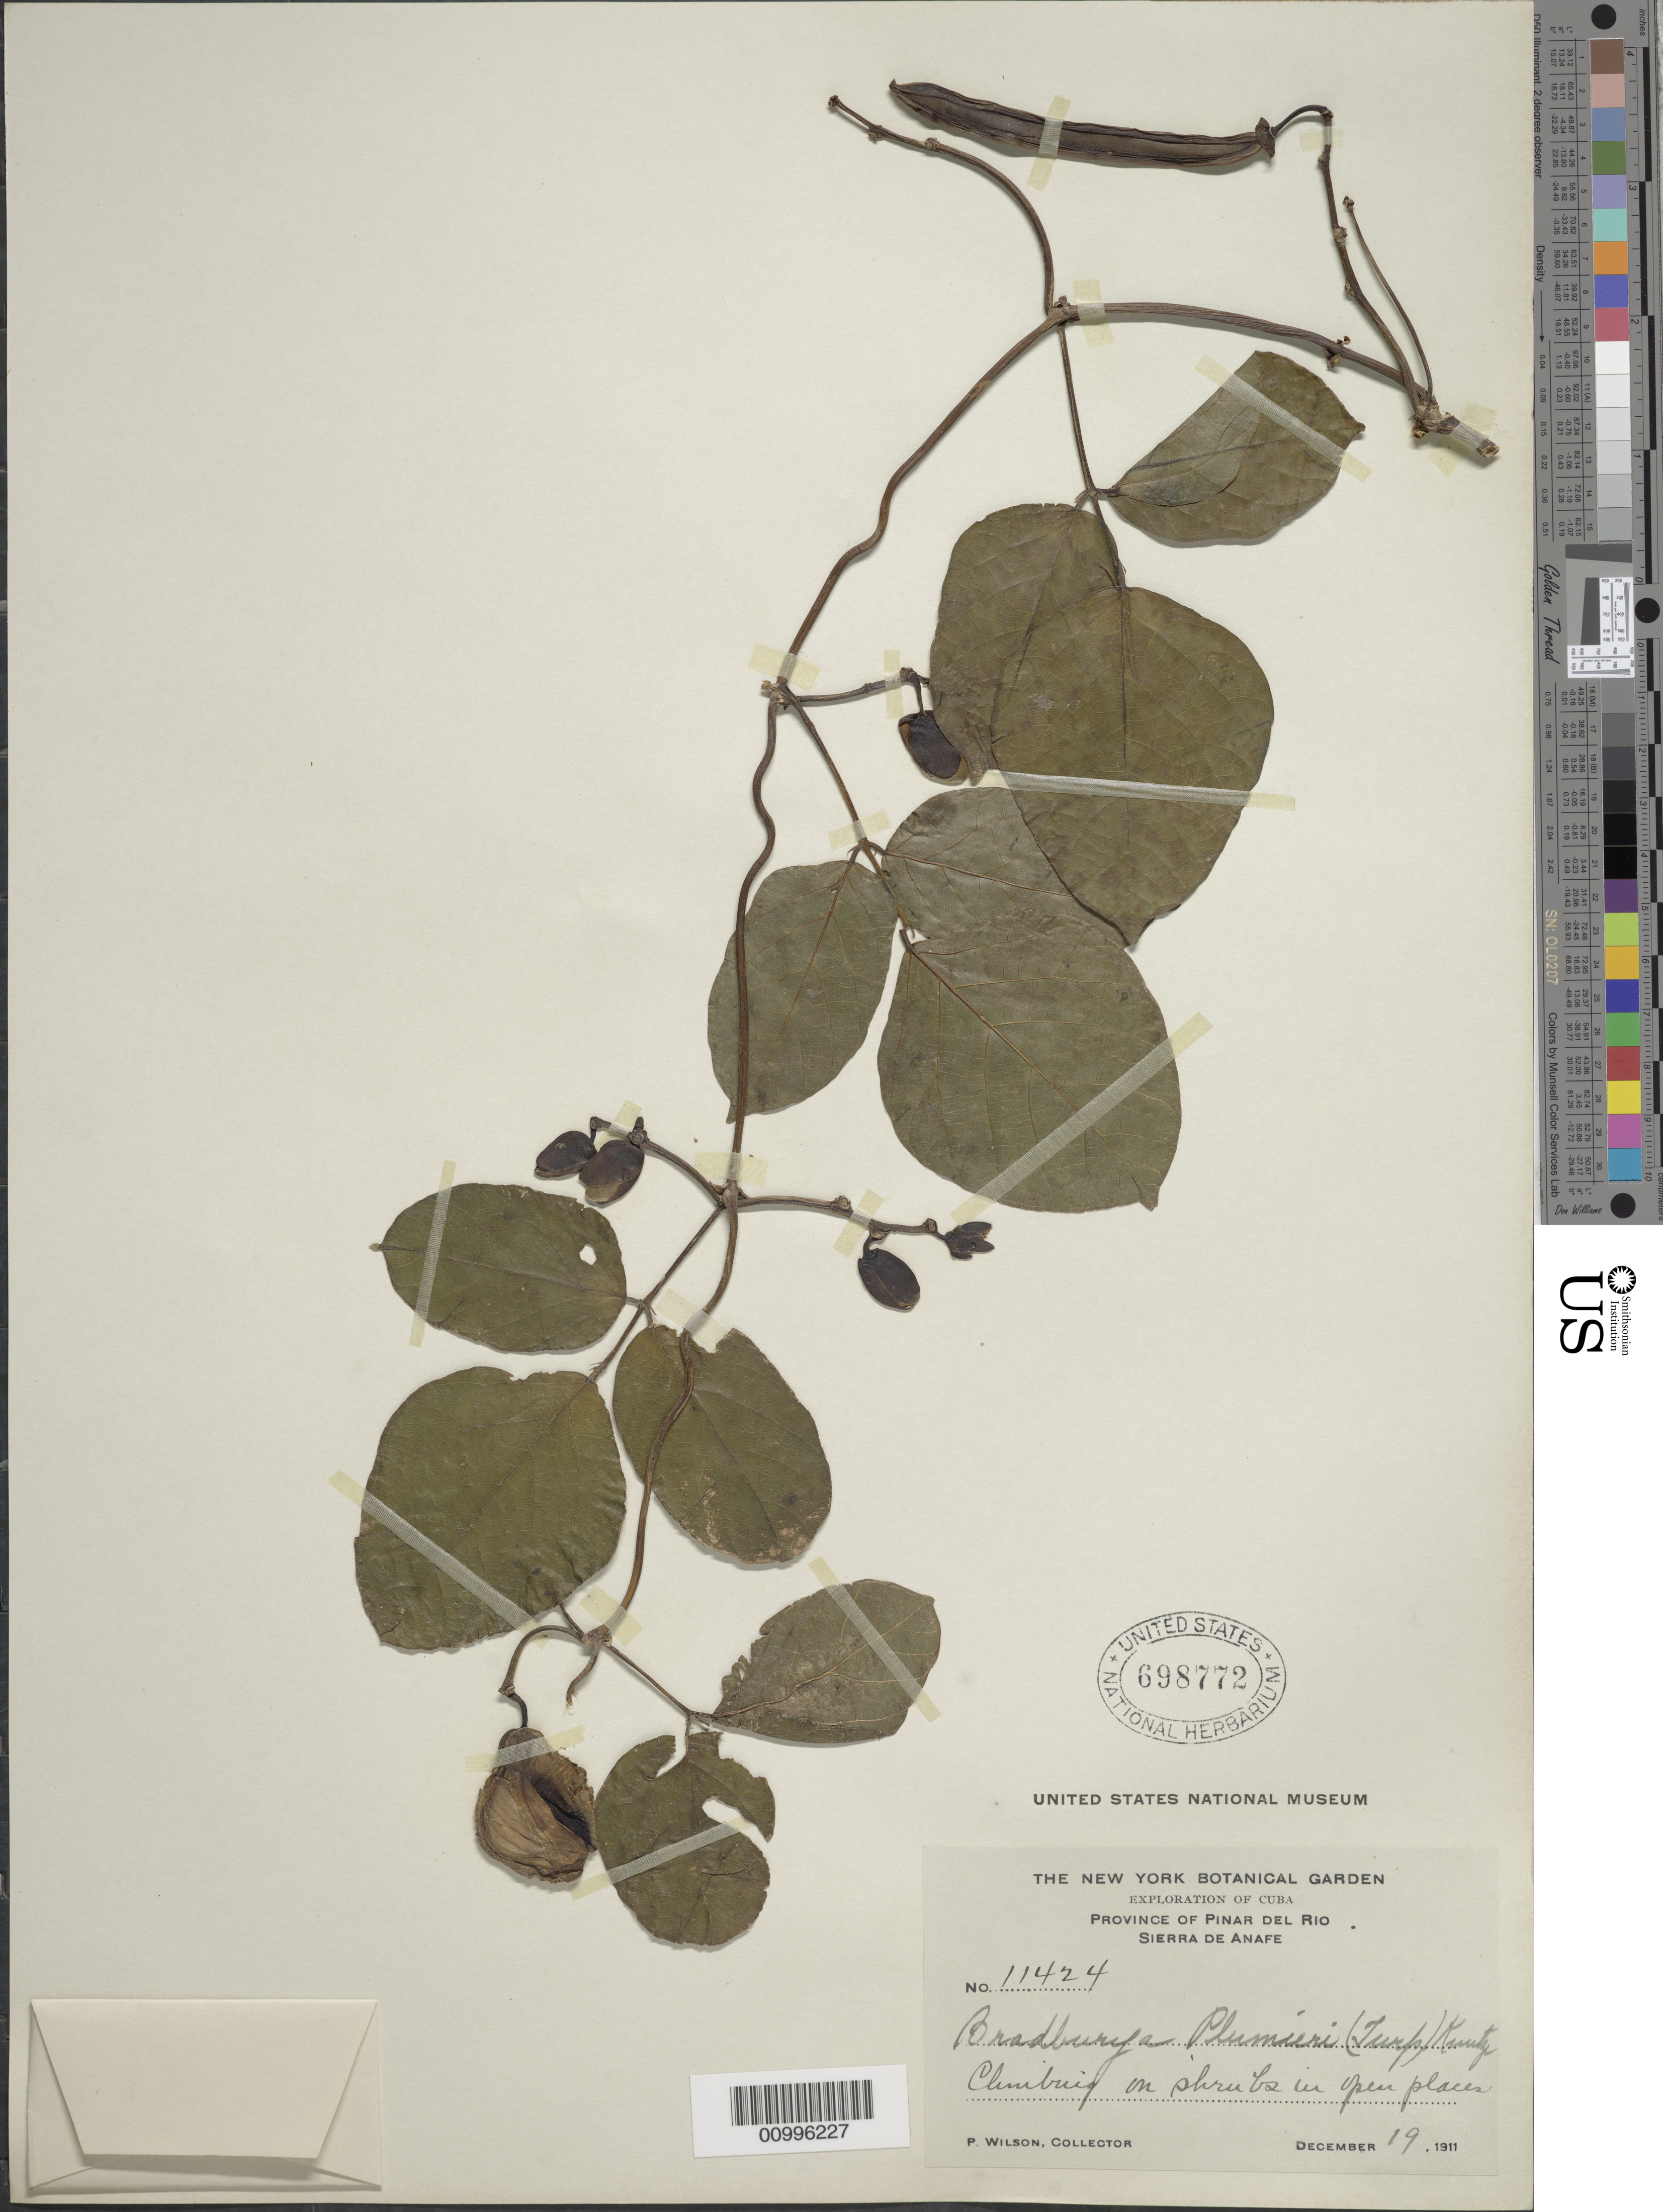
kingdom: Plantae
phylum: Tracheophyta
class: Magnoliopsida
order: Fabales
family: Fabaceae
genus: Centrosema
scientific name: Centrosema plumieri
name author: (Turpin ex Pers.) Benth.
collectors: P. Wilson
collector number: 11424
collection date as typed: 19 Dec 1911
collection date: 1911-12-19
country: Cuba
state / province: Pinar del Rio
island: Cuba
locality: Pinar del Rio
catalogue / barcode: US 698772